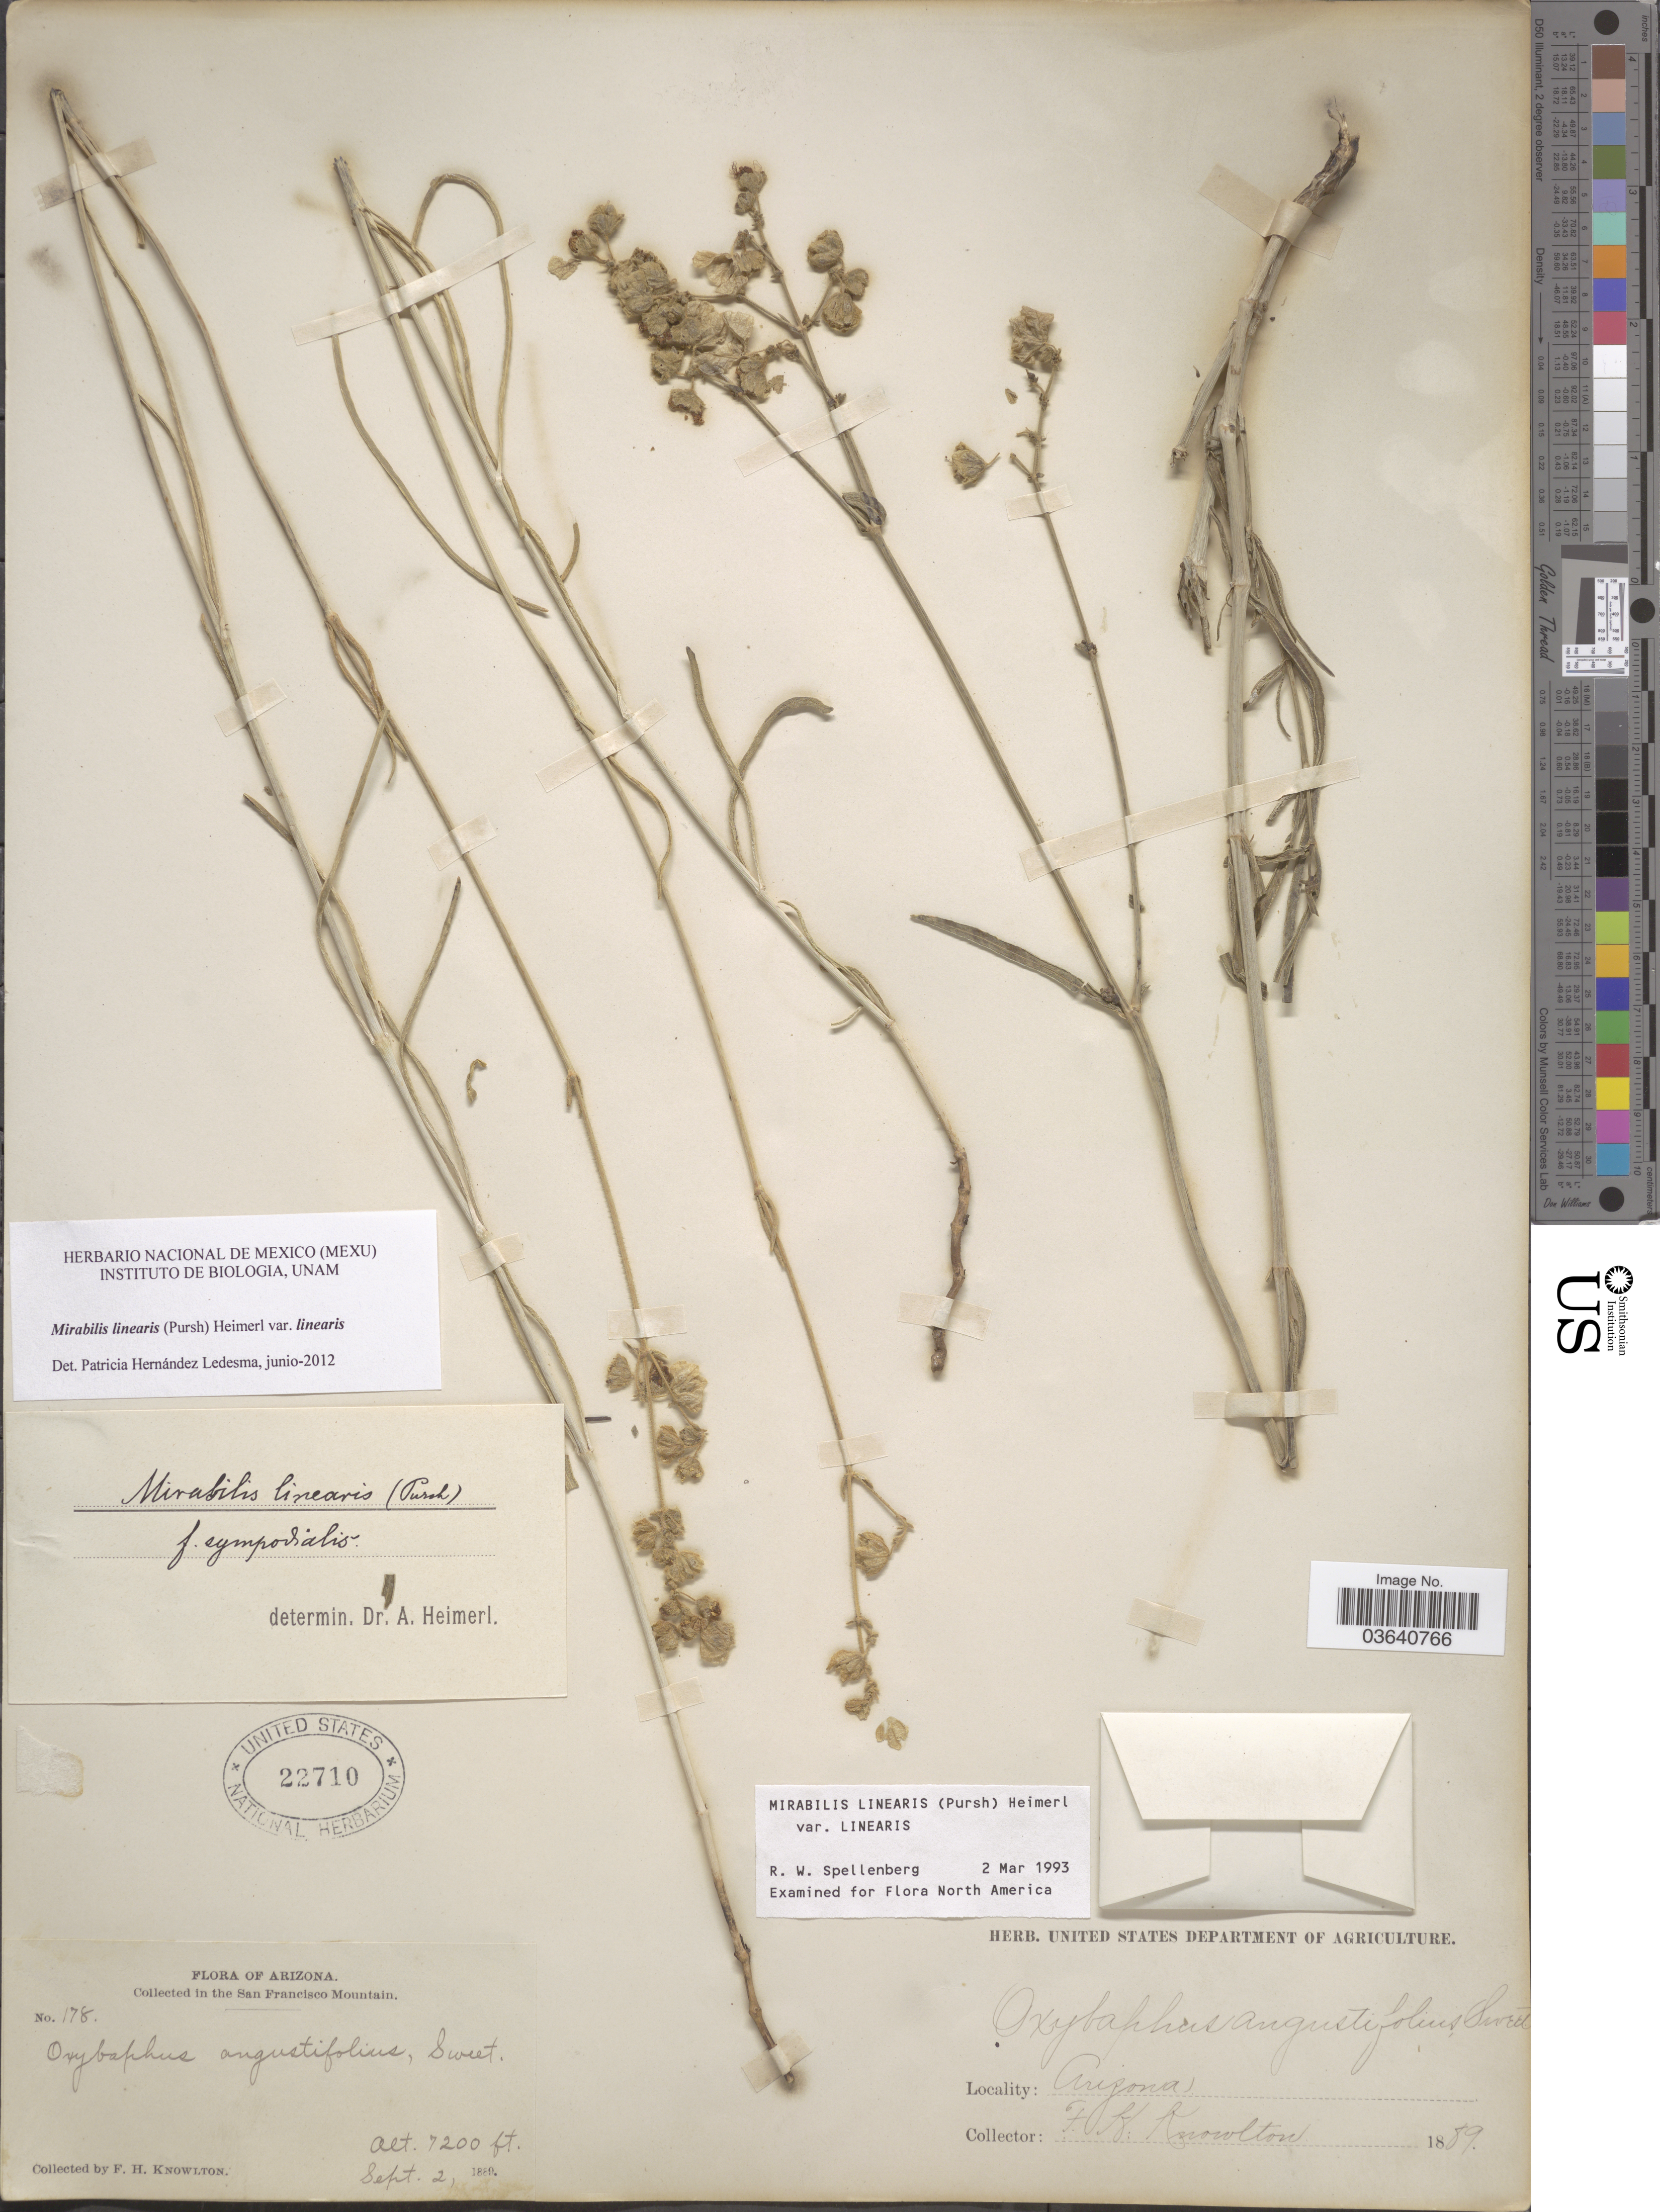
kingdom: Plantae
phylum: Tracheophyta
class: Magnoliopsida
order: Caryophyllales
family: Nyctaginaceae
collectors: F. H. Knowlton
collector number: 178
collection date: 1889-09-02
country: United States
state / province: Arizona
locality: In the San Francisco Mountain.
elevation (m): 2195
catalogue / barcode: US 22710